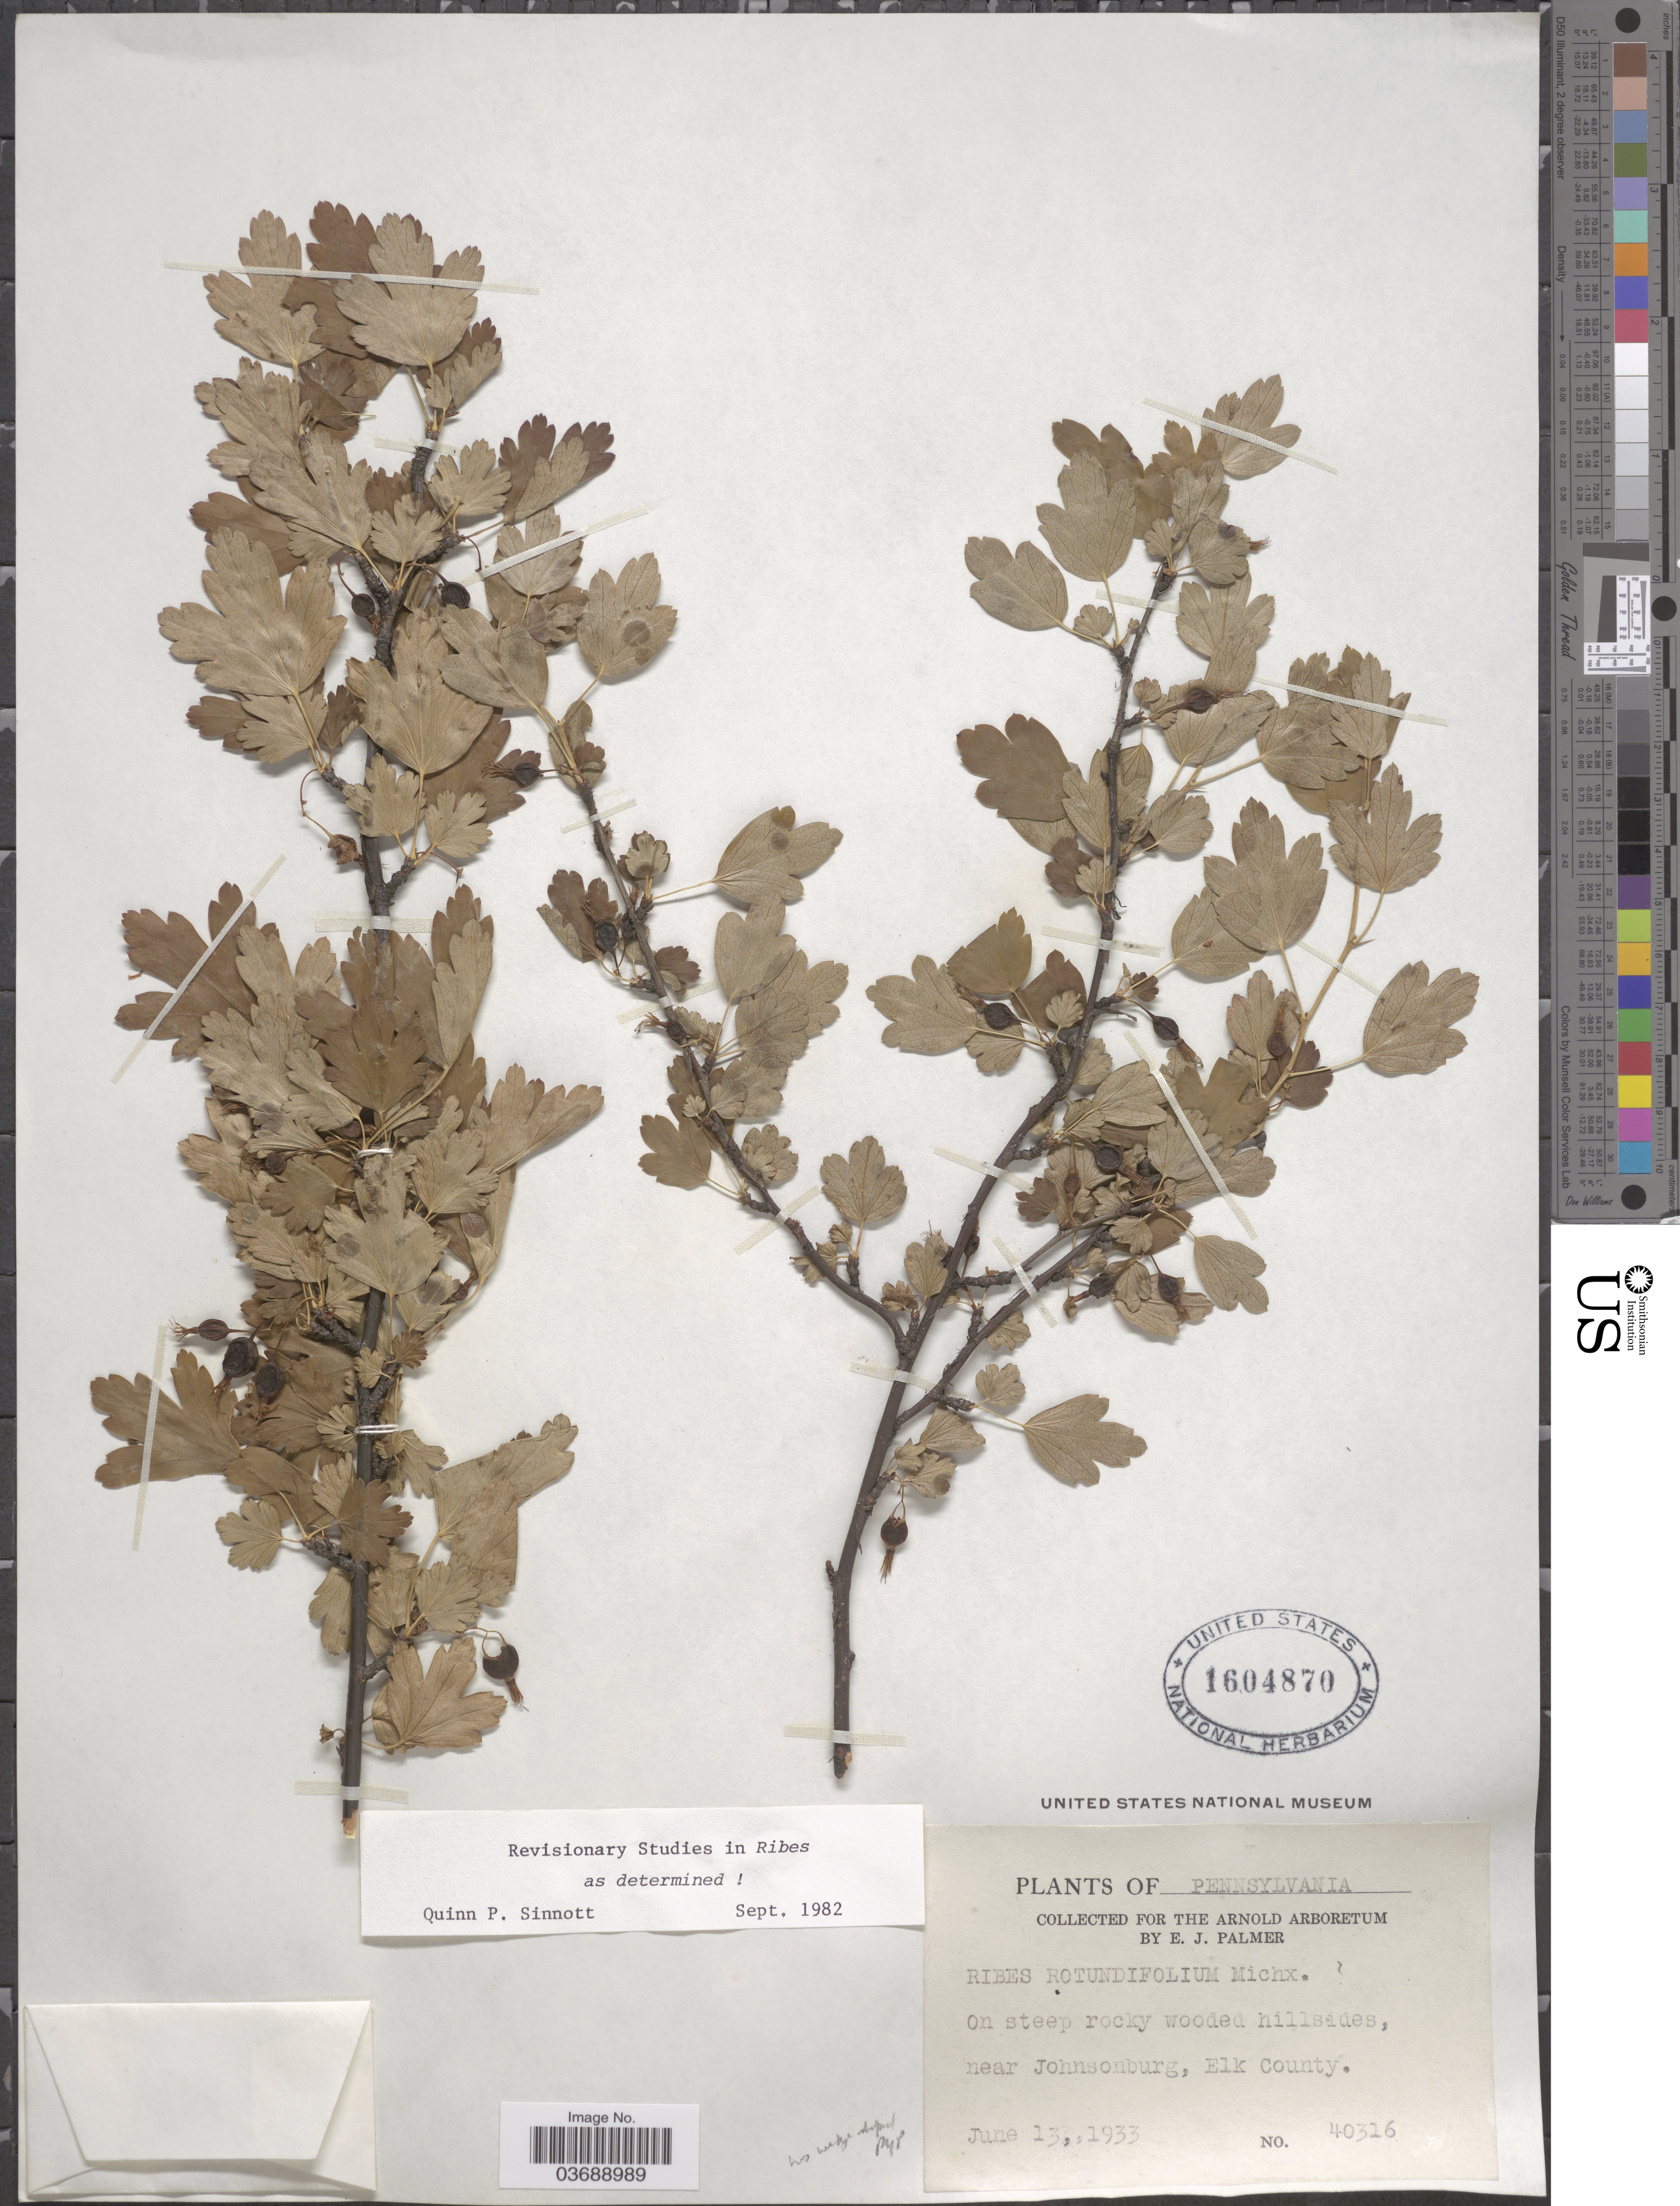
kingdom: Plantae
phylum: Tracheophyta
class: Magnoliopsida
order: Saxifragales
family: Grossulariaceae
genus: Ribes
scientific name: Ribes rotundifolium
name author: Michx.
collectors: E. J. Palmer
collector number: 40316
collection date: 1933-06-13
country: United States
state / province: Pennsylvania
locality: Near Johnsonburg, Elk County.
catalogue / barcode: US 1604870